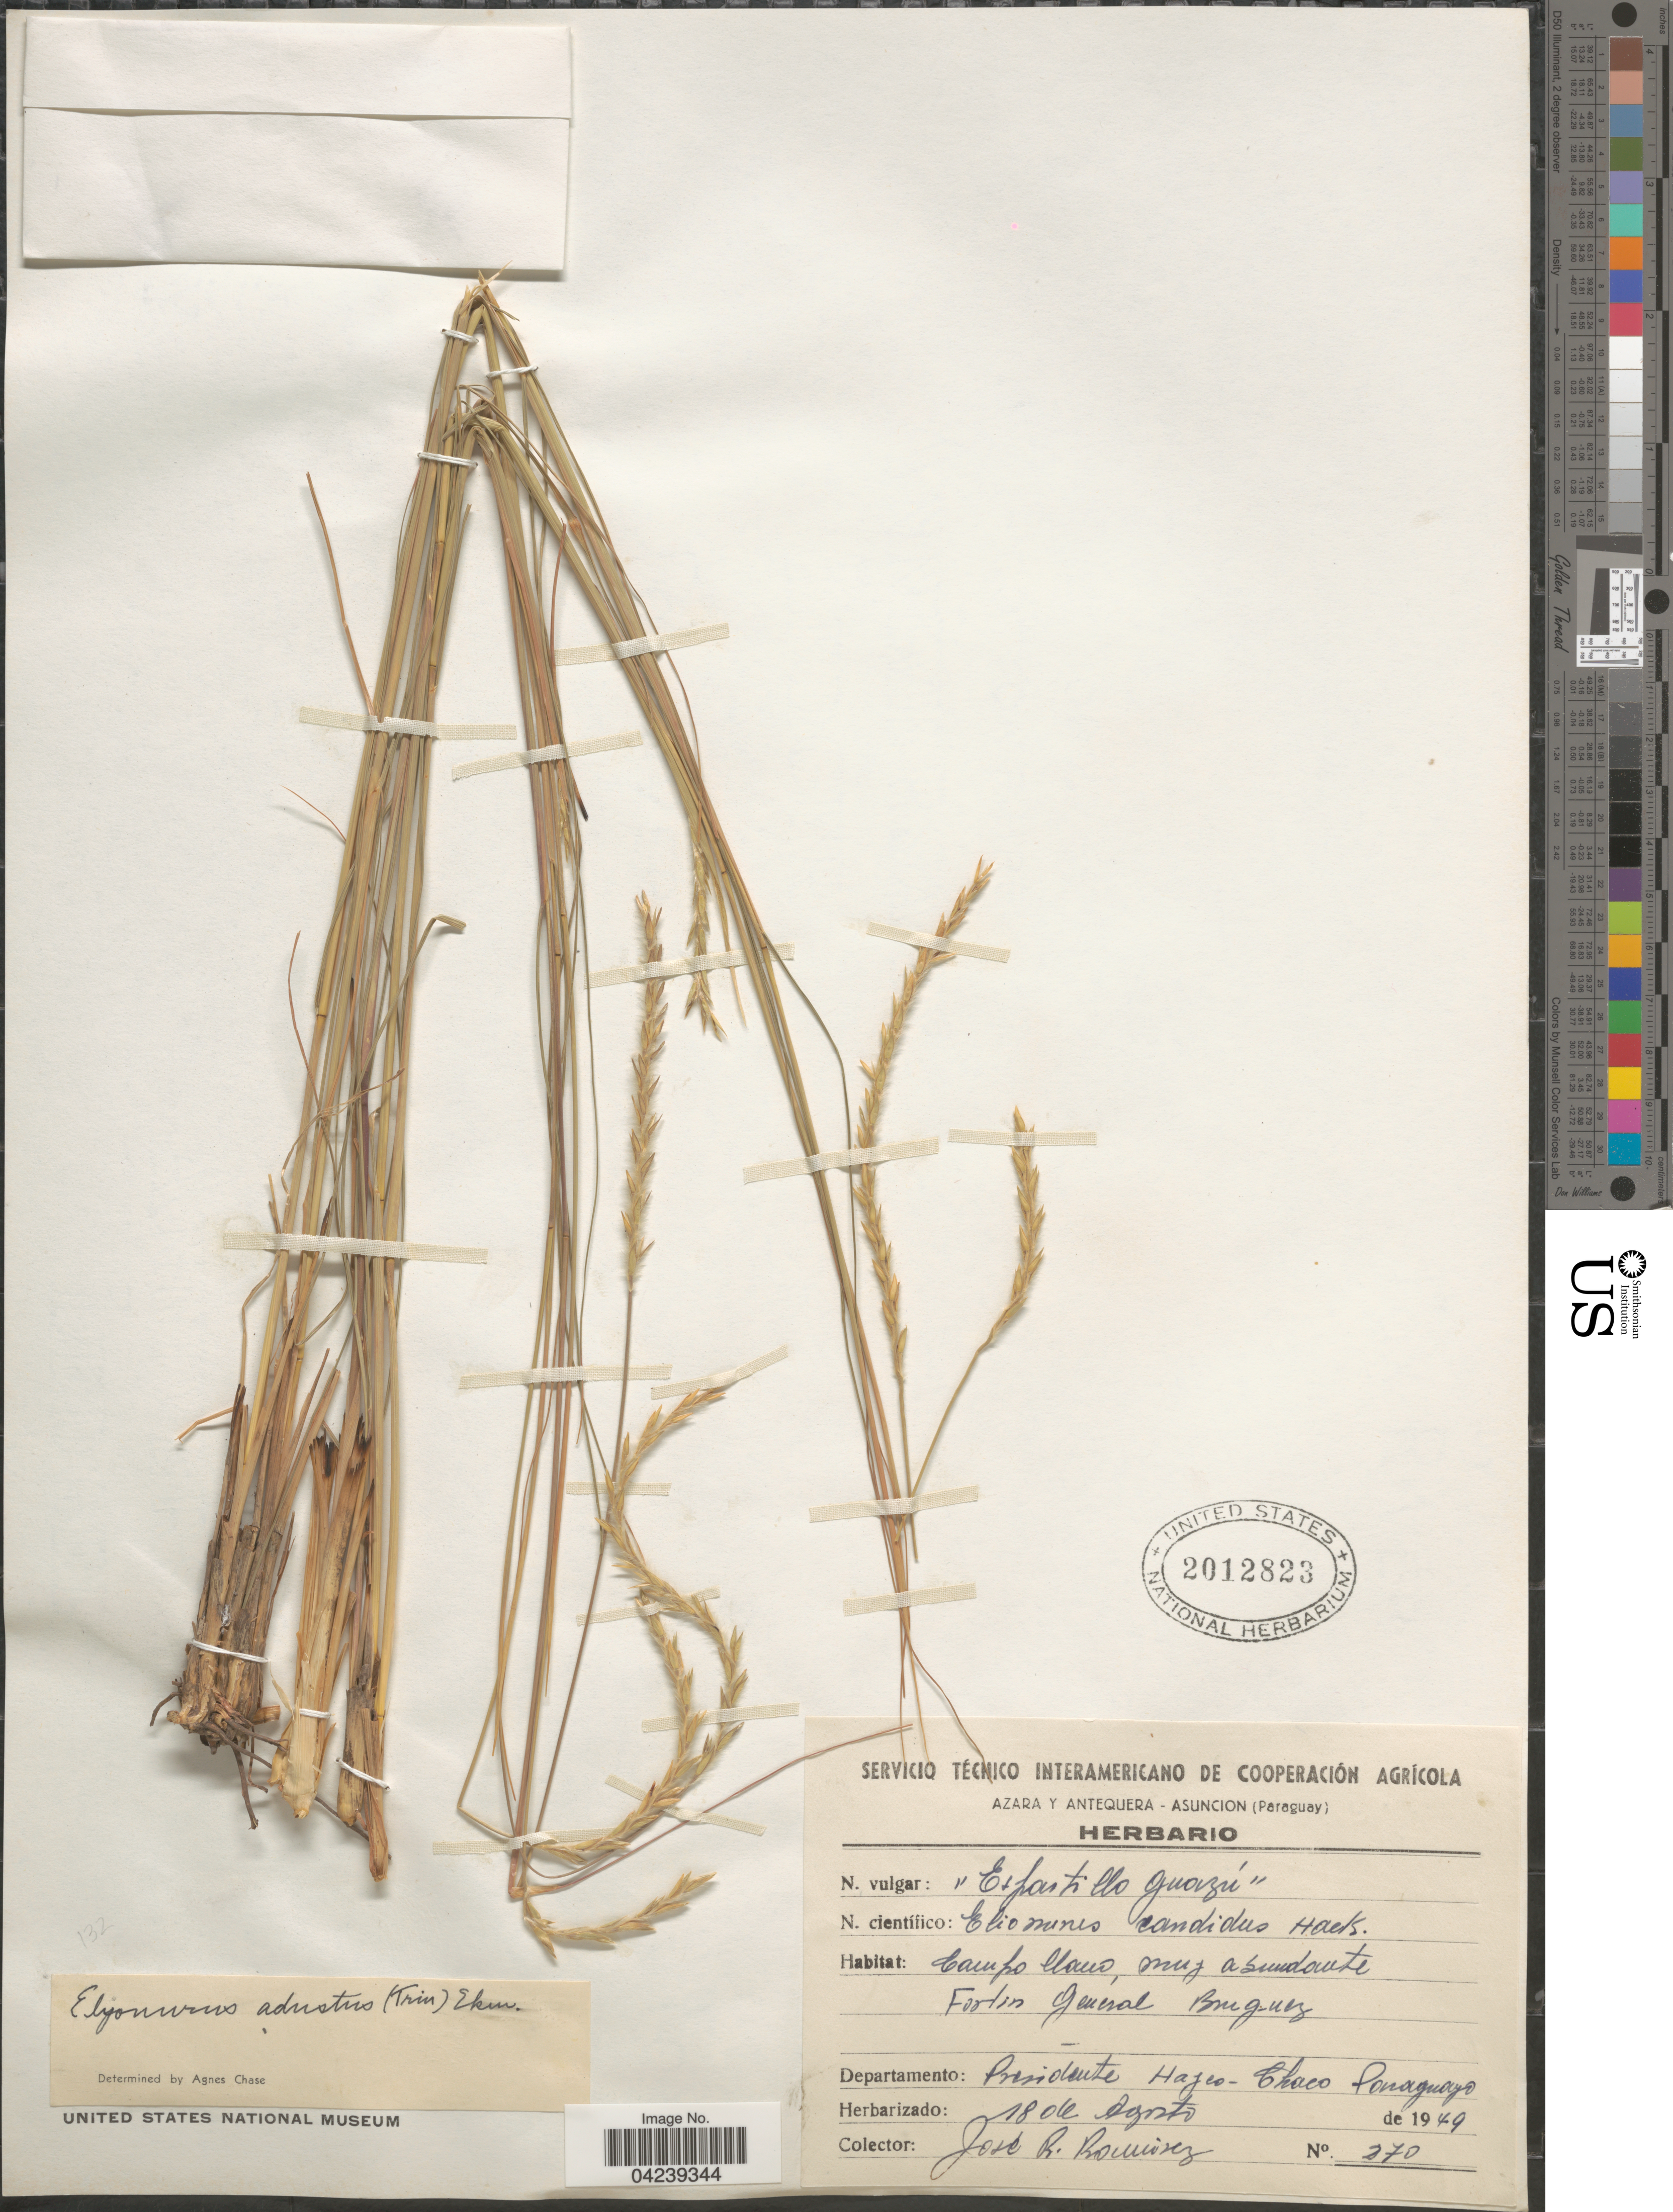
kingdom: Plantae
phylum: Tracheophyta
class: Liliopsida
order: Poales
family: Poaceae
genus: Elionurus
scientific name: Elionurus tripsacoides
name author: Humb. & Bonpl. ex Willd.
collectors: J. Ramírez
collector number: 270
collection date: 1949-08-18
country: Paraguay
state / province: Presidente Hayes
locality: Fortin General Bruguez. Departamento: Presidente Hayes-Chaco Paraguayo.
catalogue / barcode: US 2012823